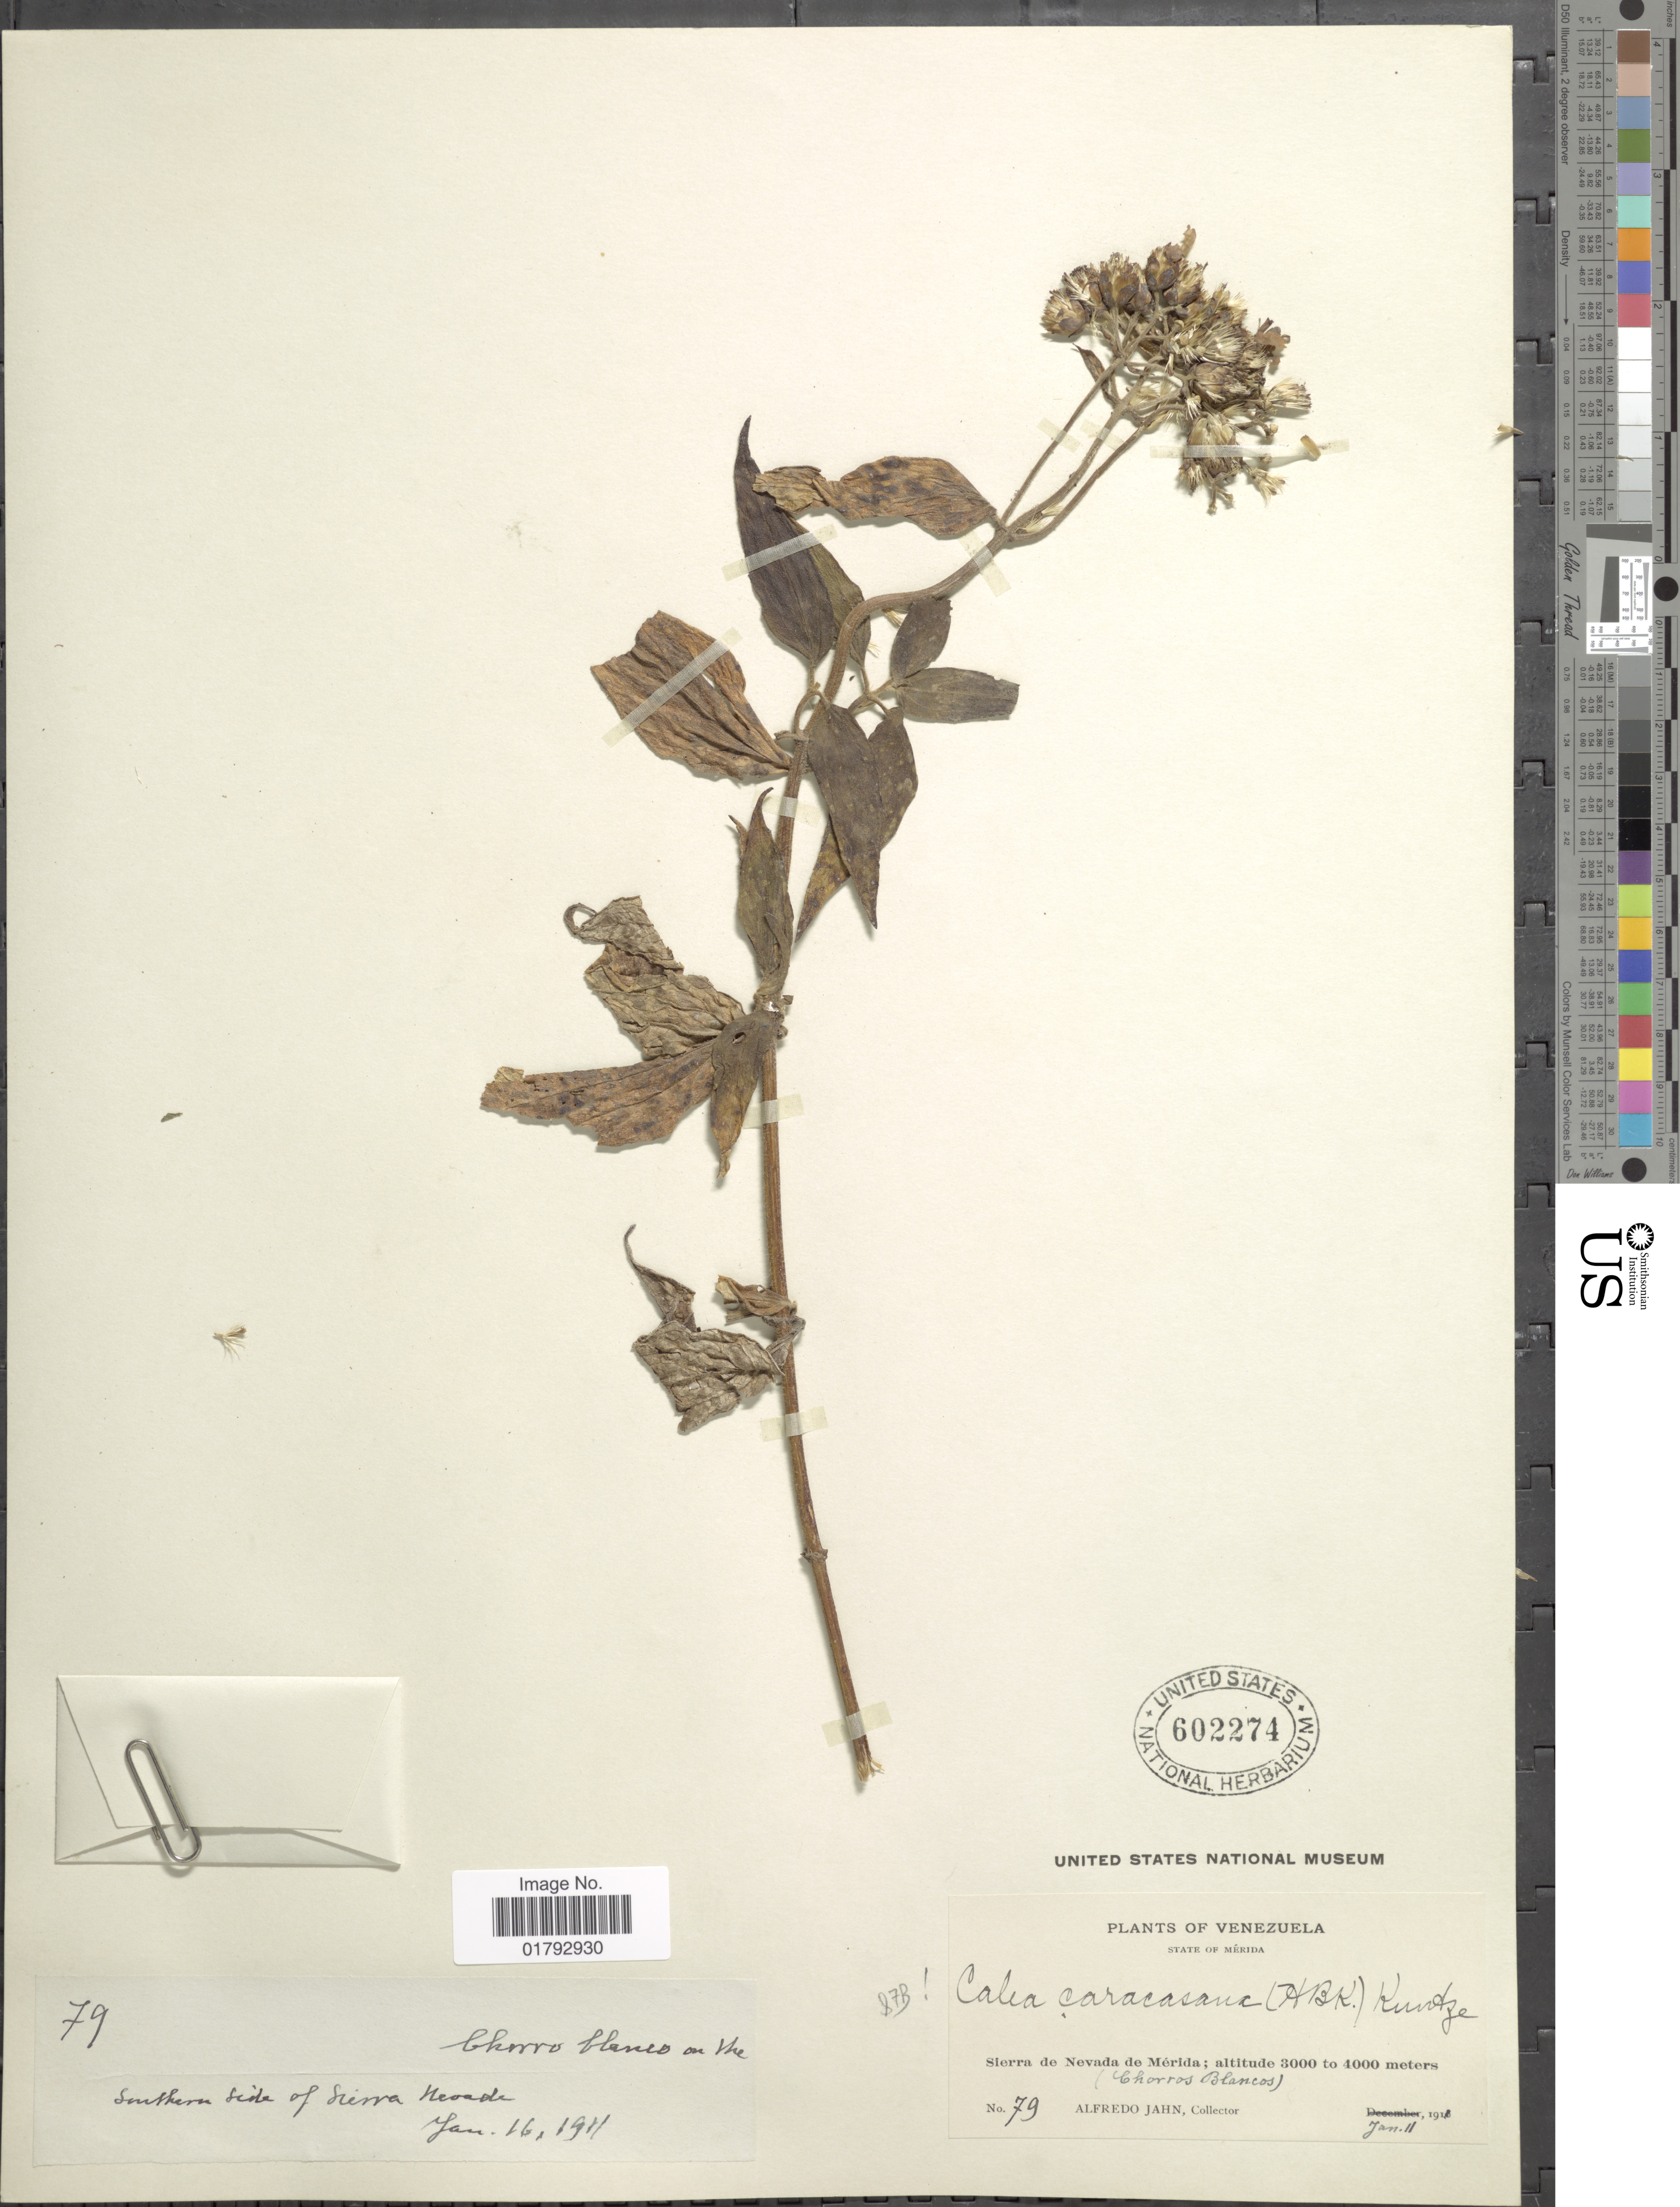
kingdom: Plantae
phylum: Tracheophyta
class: Magnoliopsida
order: Asterales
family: Asteraceae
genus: Alloispermum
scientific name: Alloispermum caracasanum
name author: (Kunth) H. Rob.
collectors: A. Jahn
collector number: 79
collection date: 1911-01-11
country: Venezuela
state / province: Mérida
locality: State of Merida. Sierra de Nevada de Merida.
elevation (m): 3000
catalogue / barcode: US 602274